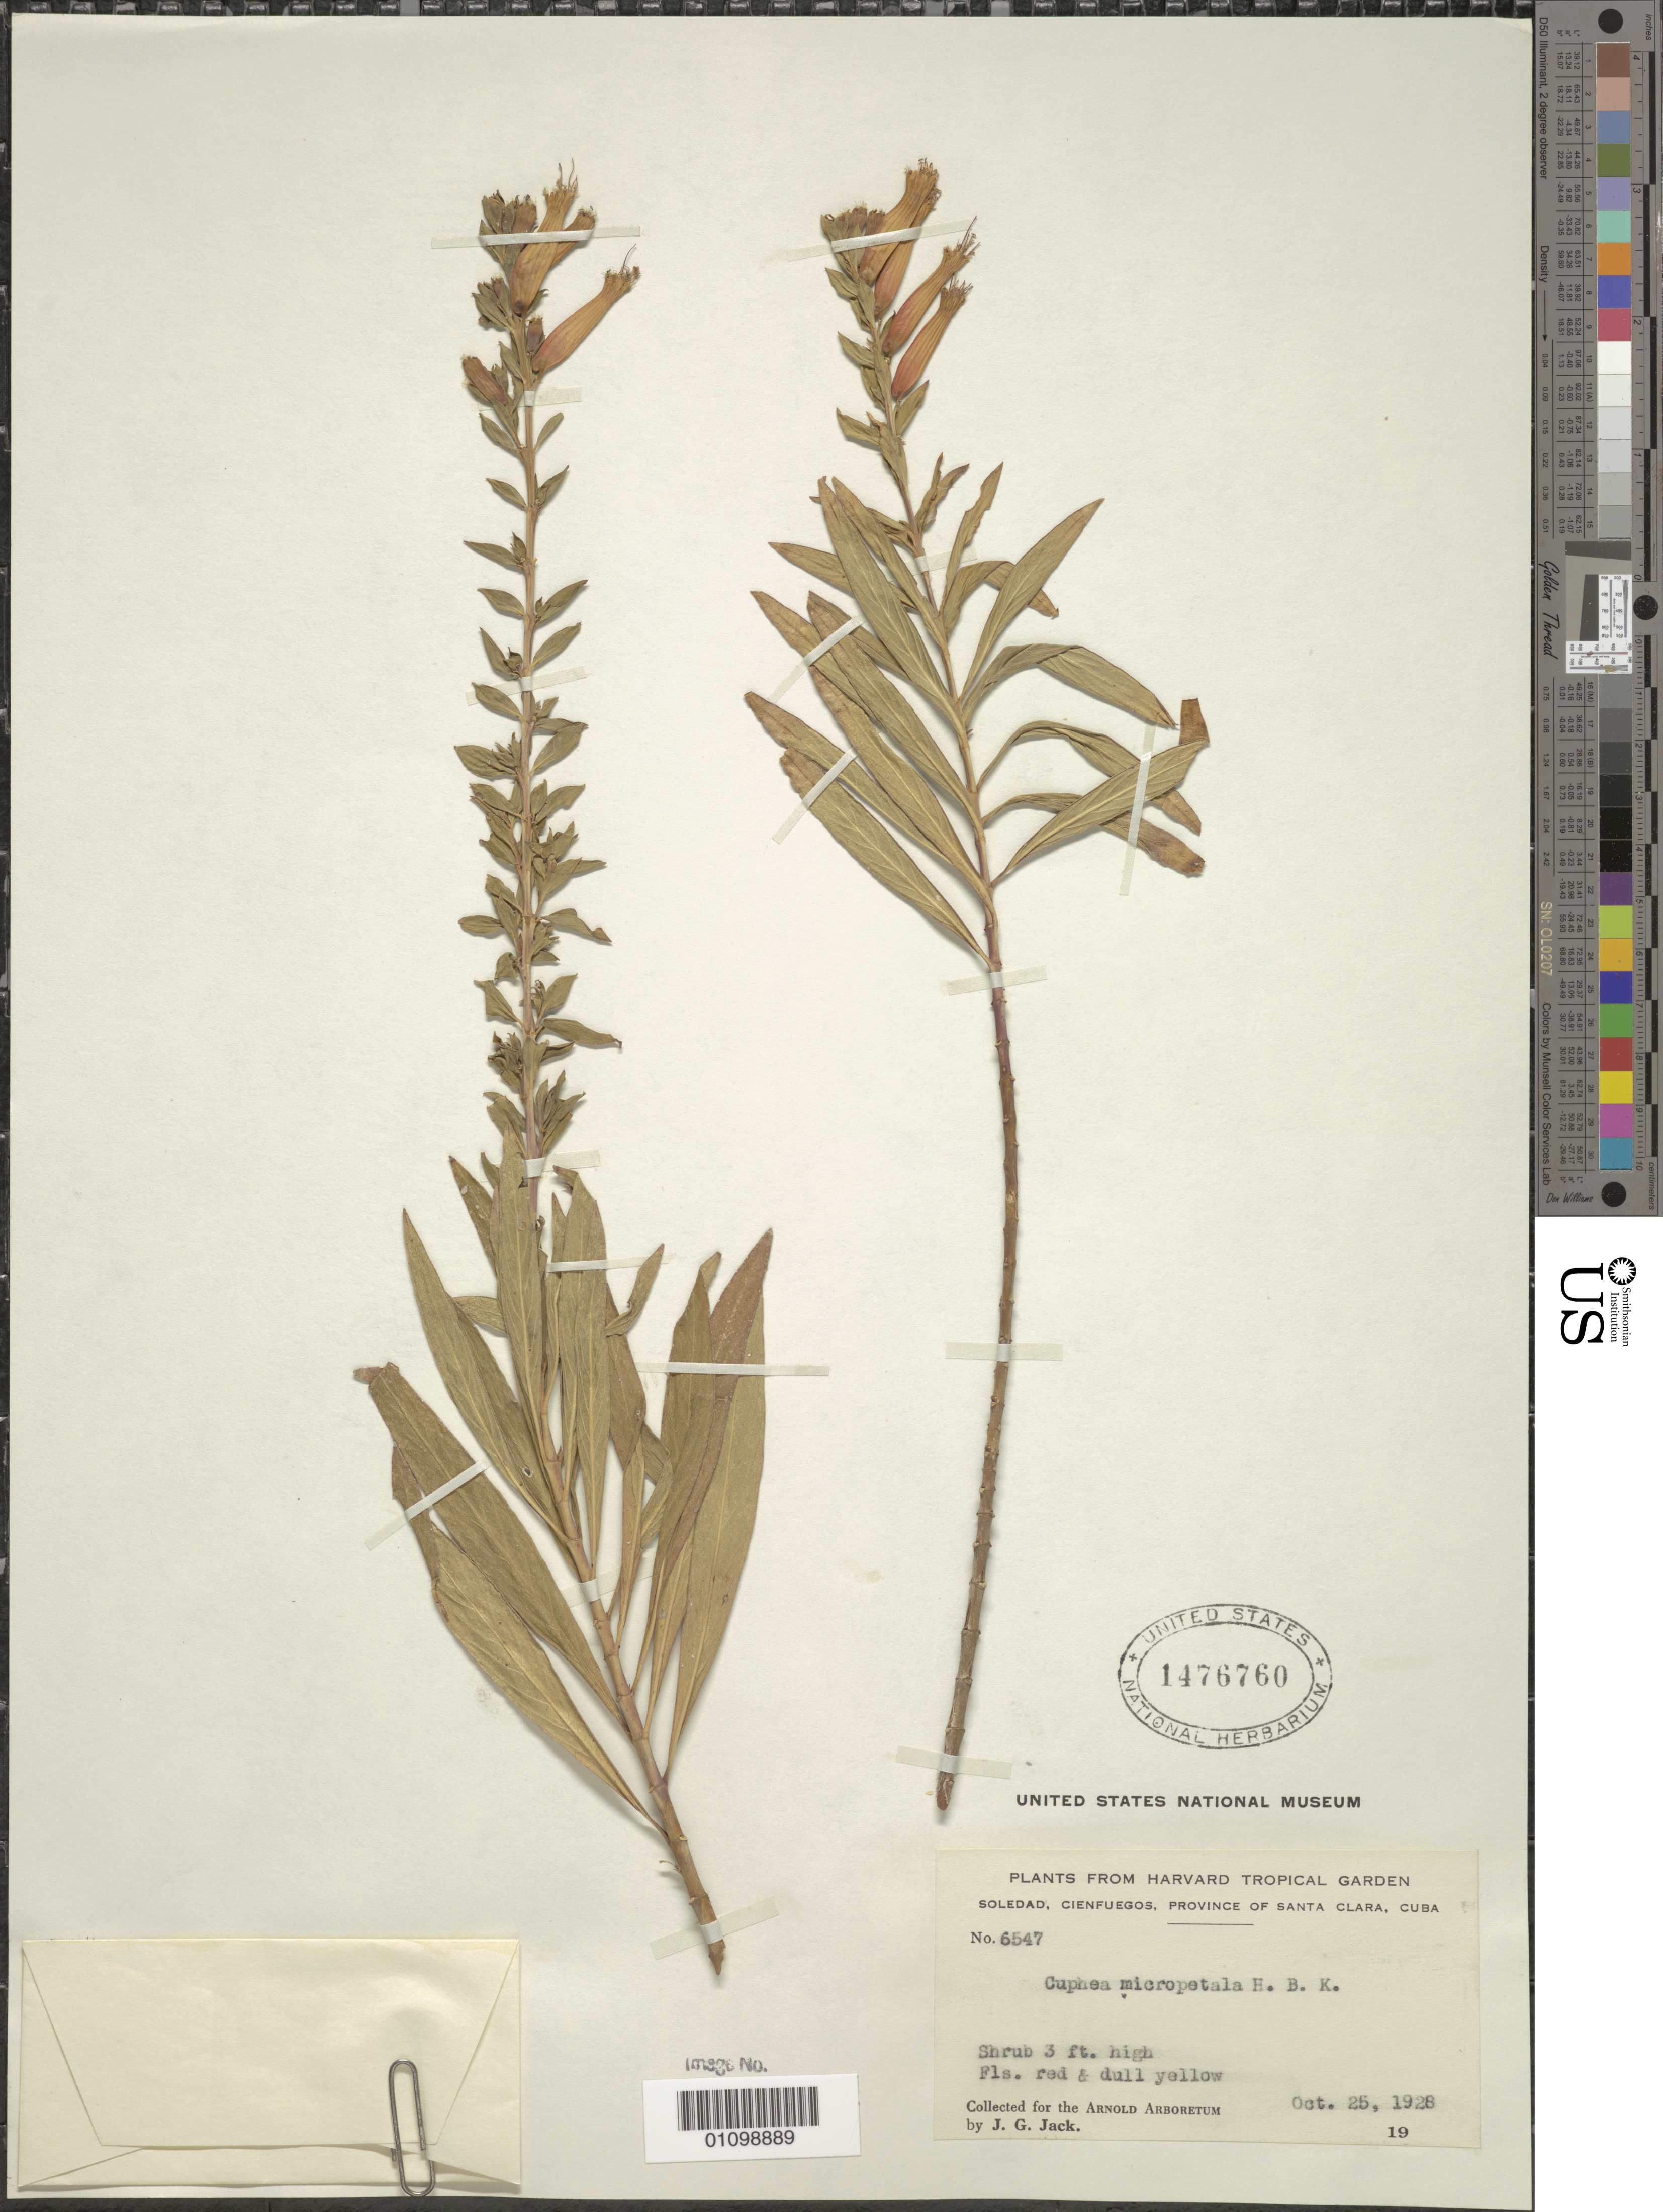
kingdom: Plantae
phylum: Tracheophyta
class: Magnoliopsida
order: Myrtales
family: Lythraceae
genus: Cuphea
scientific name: Cuphea micropetala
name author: Kunth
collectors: J. G. Jack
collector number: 6547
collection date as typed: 25 Oct 1928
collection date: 1928-10-25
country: Cuba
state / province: Villa Clara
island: Cuba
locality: Santa Clara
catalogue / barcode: US 1476760